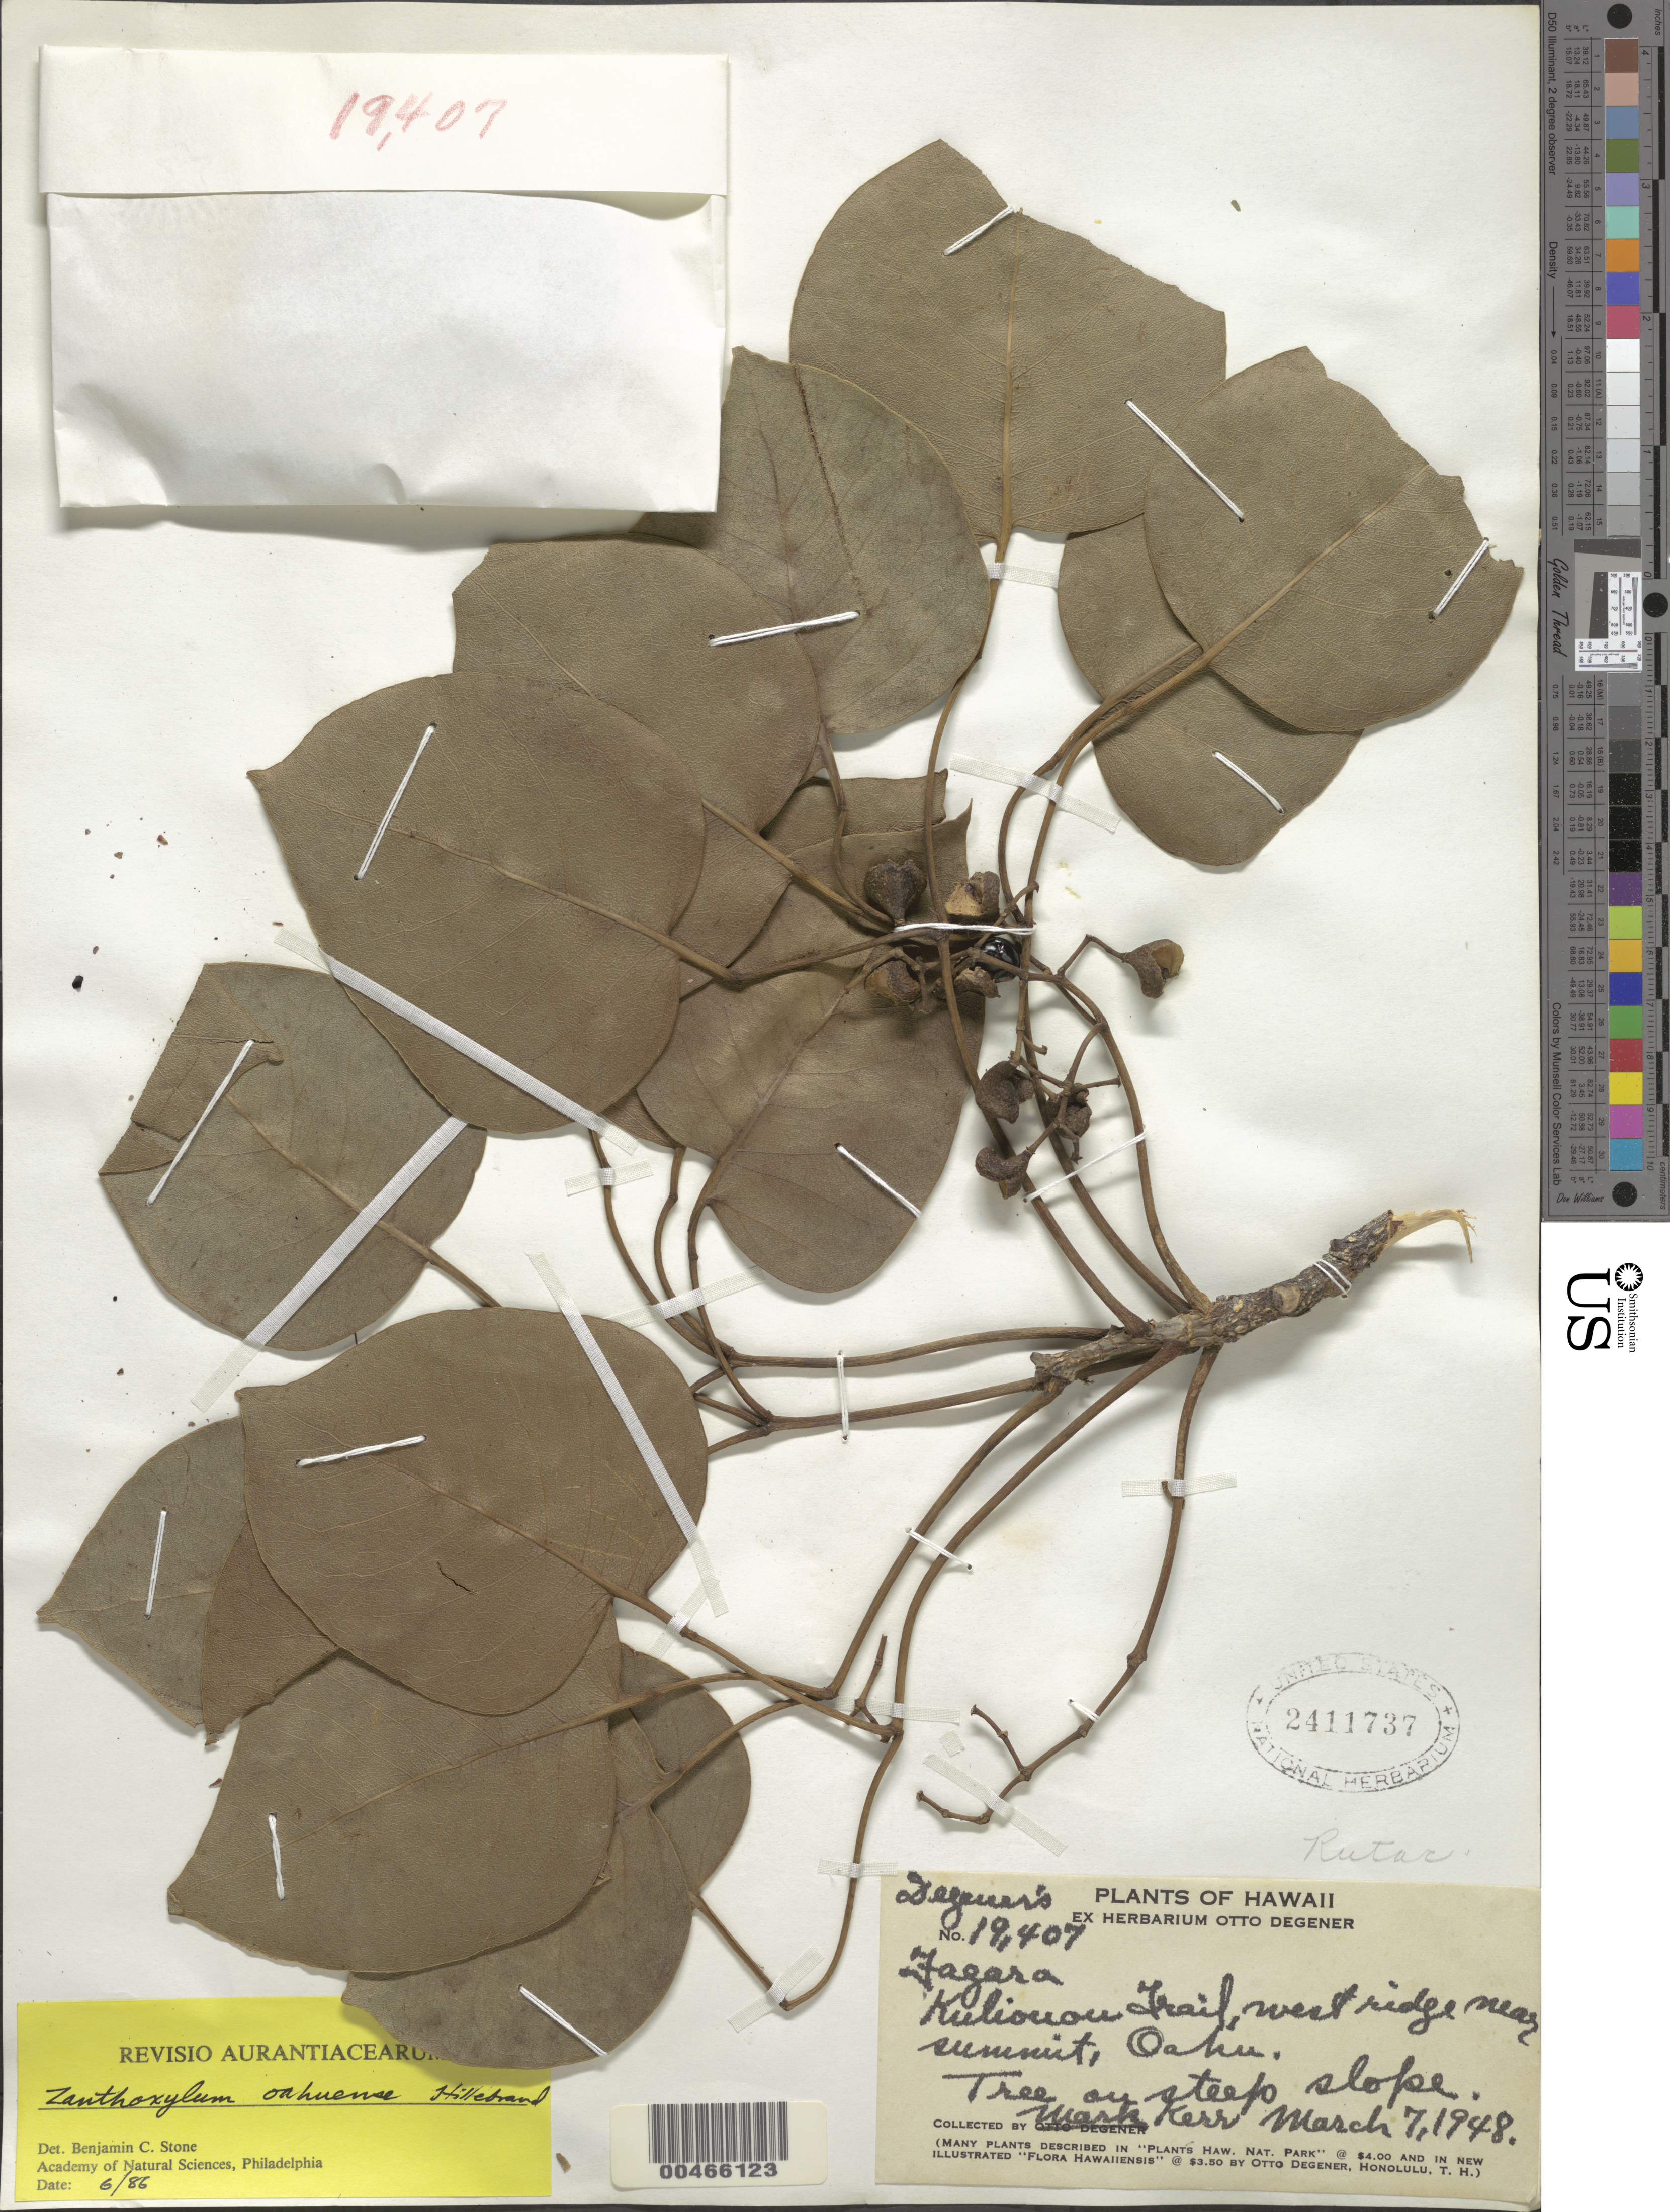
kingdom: Plantae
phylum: Tracheophyta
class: Magnoliopsida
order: Sapindales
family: Rutaceae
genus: Zanthoxylum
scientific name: Zanthoxylum oahuense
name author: Hillebr.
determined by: Stone, Benjamin C.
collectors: M. E. Kerr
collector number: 19407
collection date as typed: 7 Mar 1948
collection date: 1948-03-07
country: United States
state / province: Hawaii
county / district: Honolulu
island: Oahu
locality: Kuliouou Trail, W ridge near summit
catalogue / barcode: US 2411737